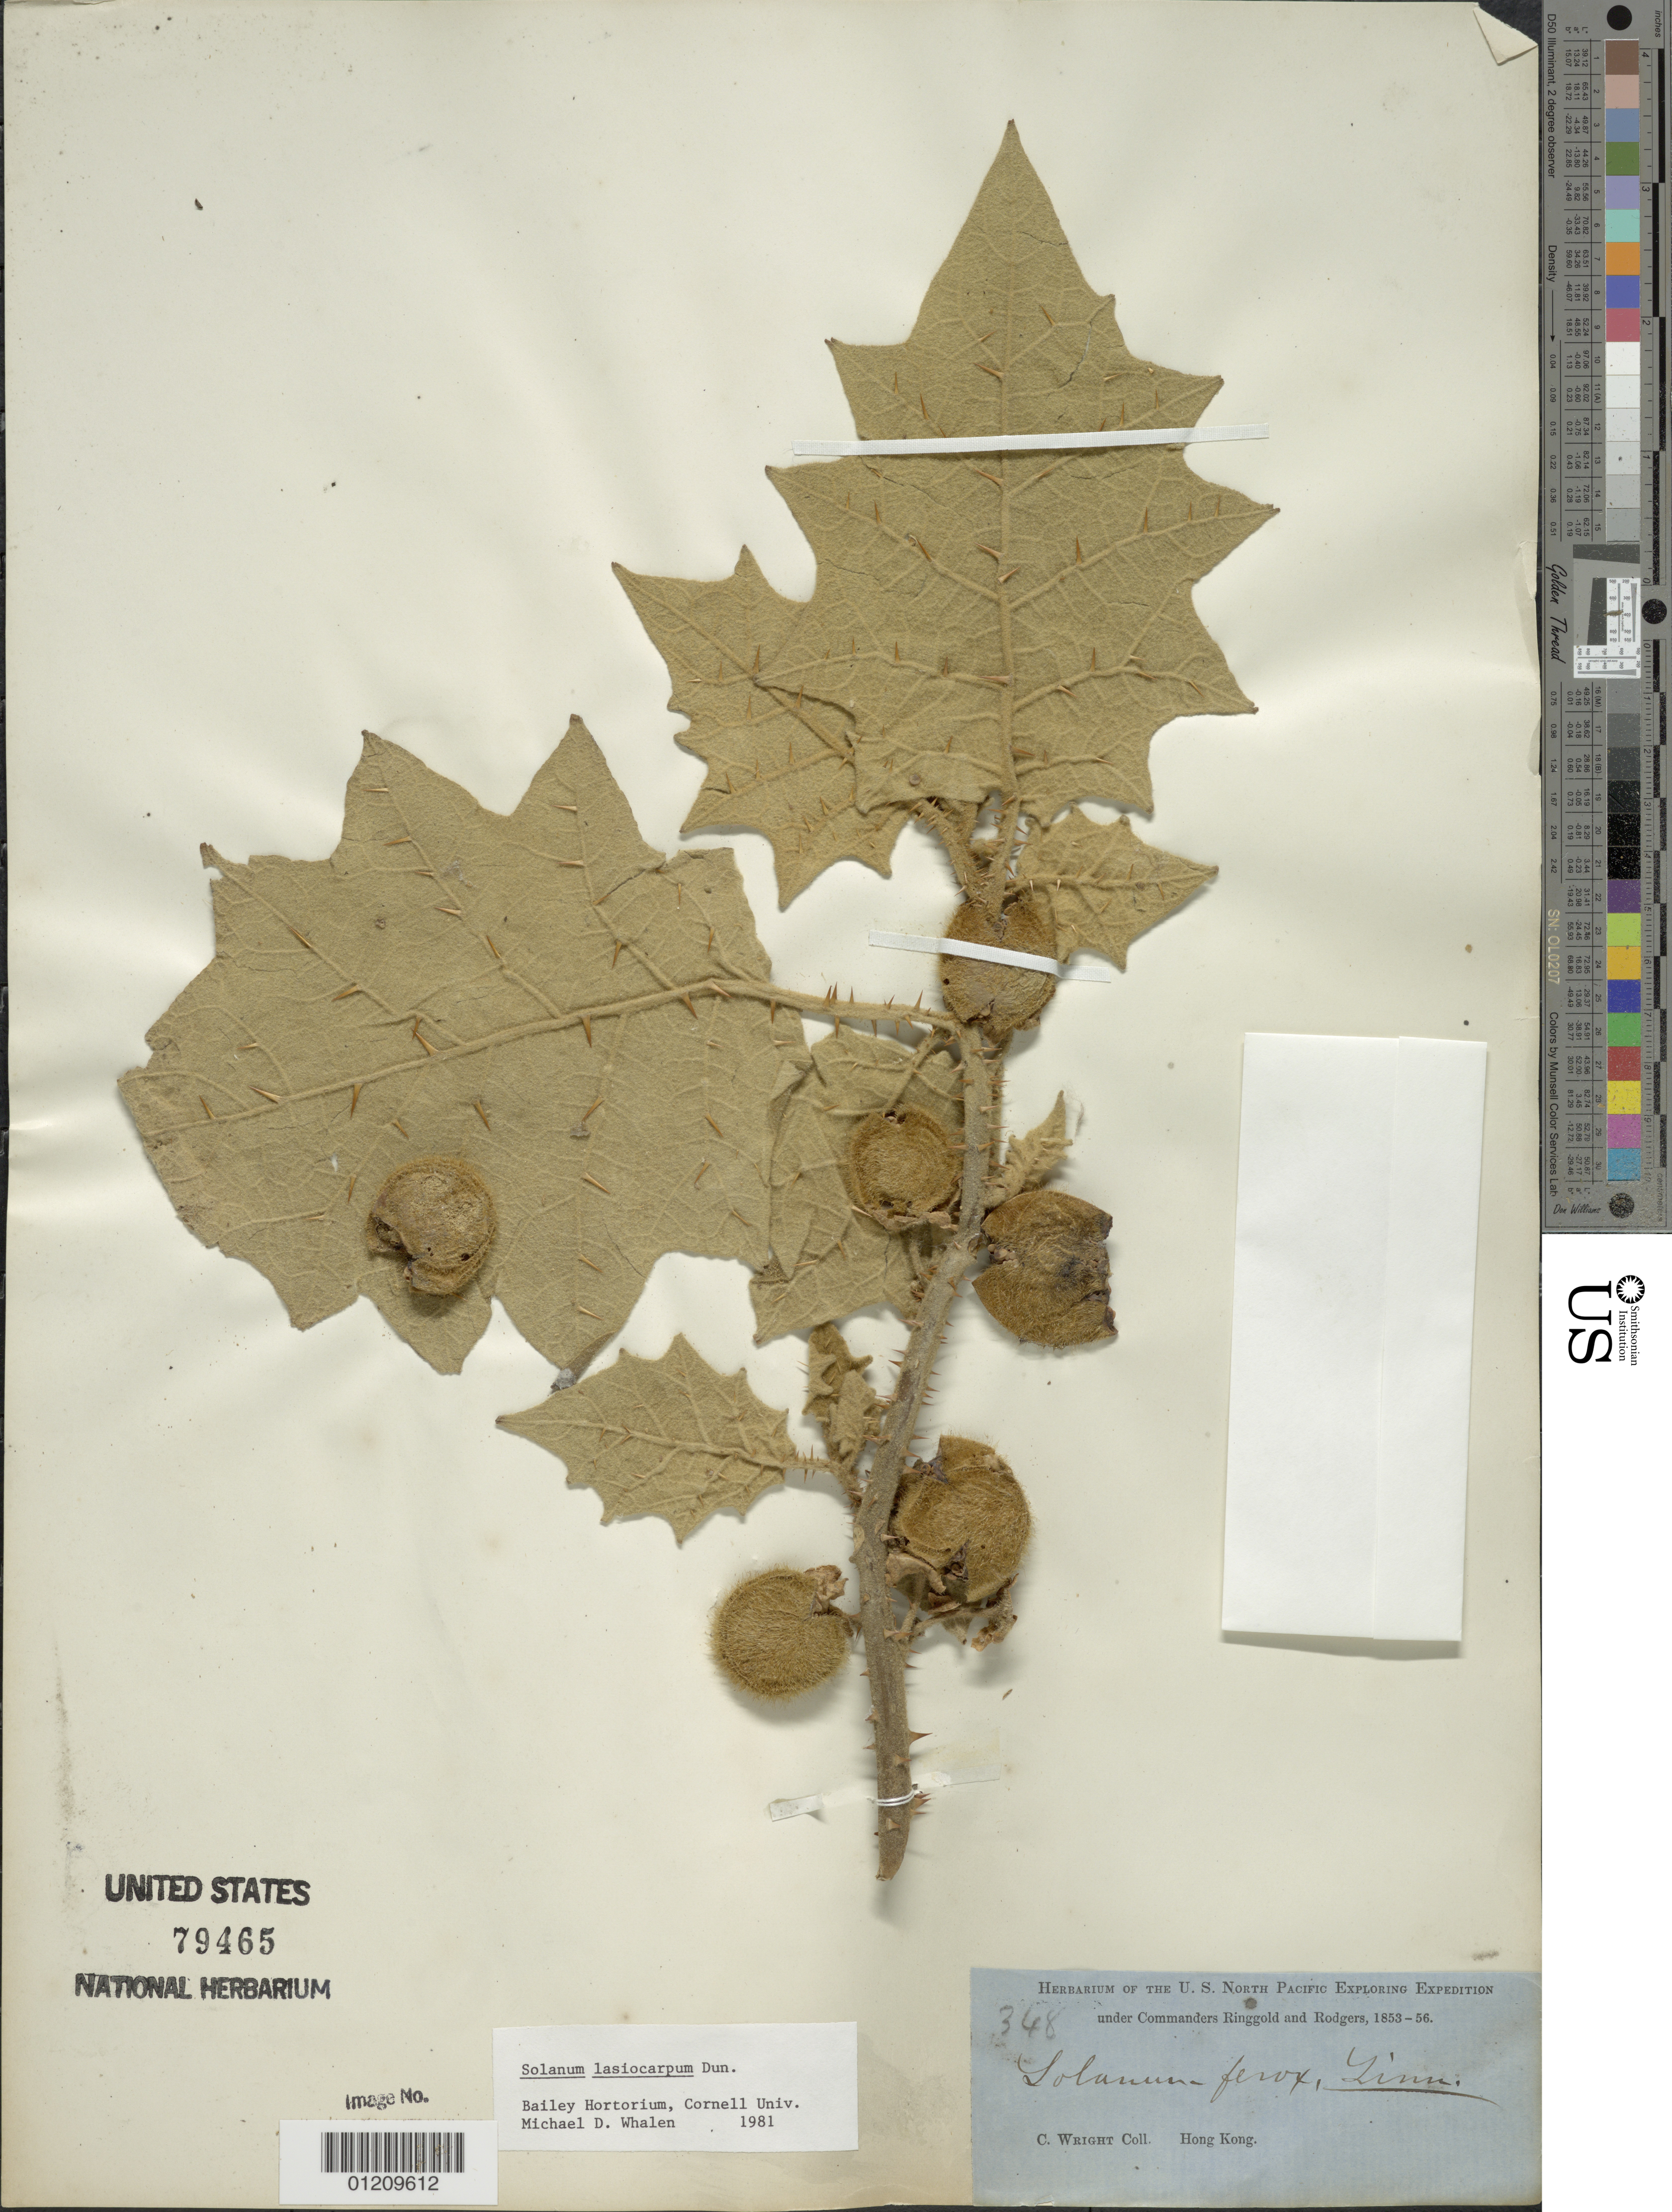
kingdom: Plantae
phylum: Tracheophyta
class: Magnoliopsida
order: Solanales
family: Solanaceae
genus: Solanum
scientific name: Solanum lasiocarpum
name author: Dunal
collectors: C. Wright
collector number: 348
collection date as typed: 1853 to -- -- 1856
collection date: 1853/1856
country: China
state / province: Hong Kong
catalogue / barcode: US 79465